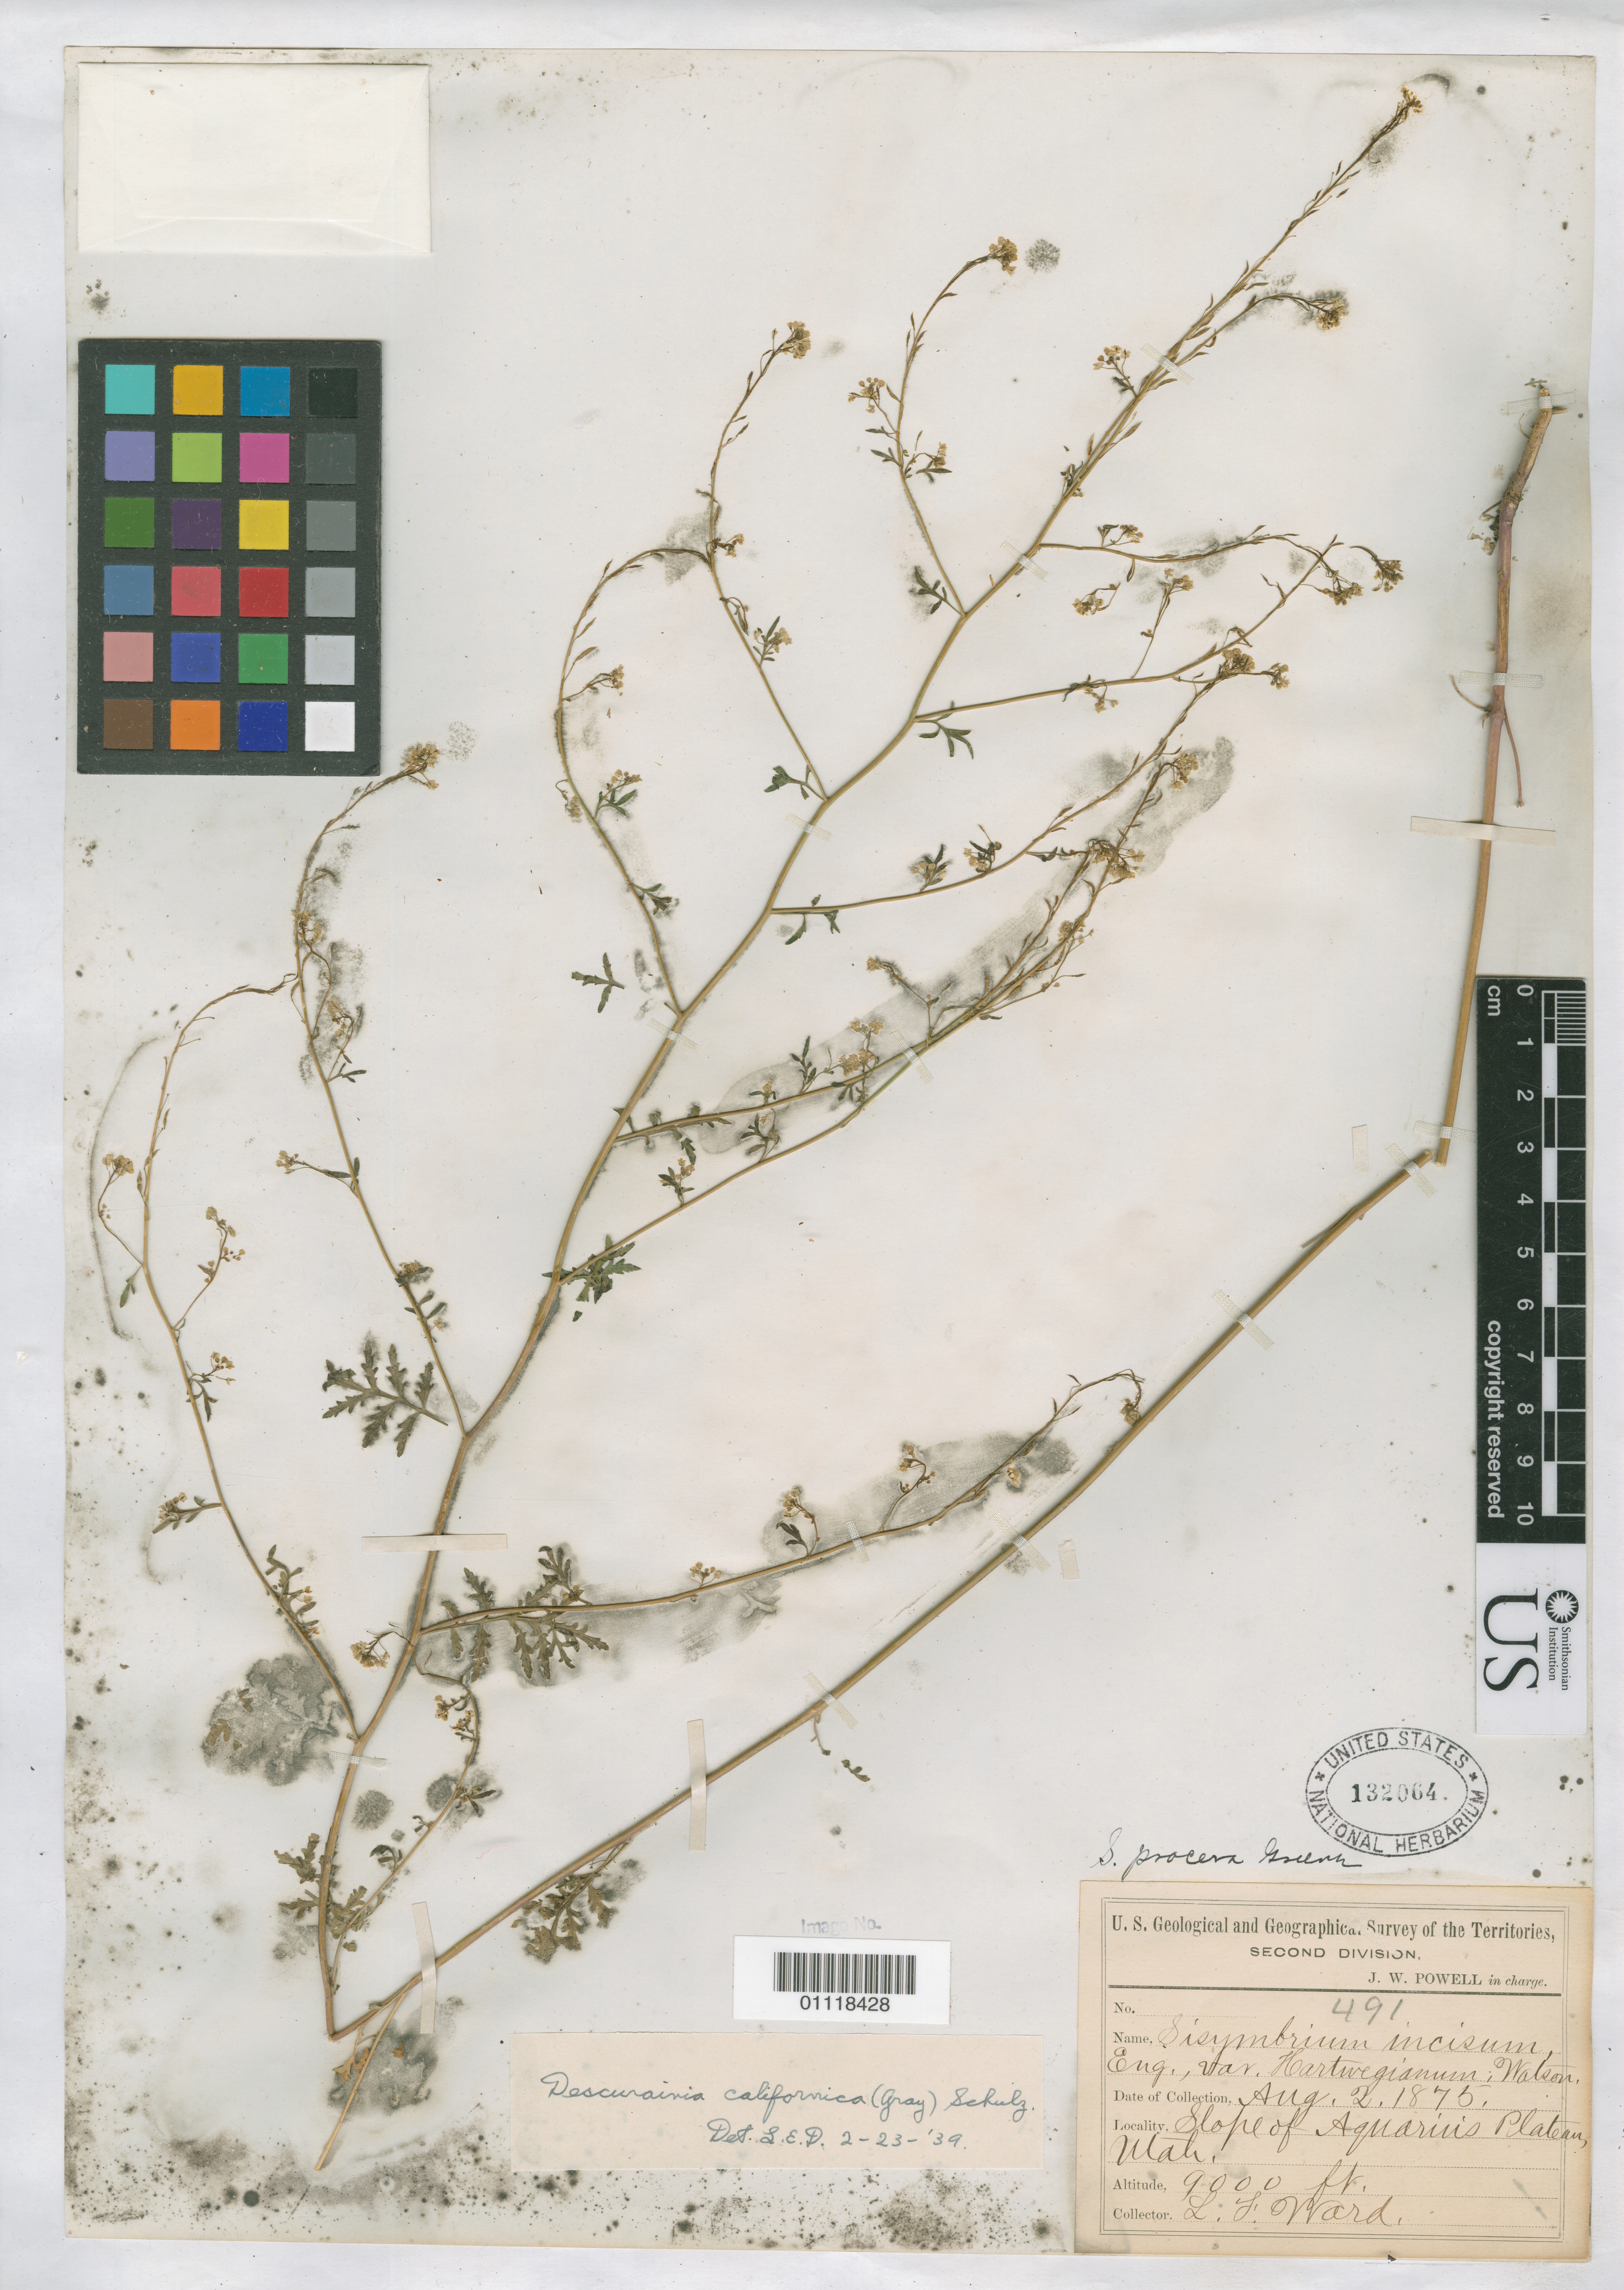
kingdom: Plantae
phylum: Tracheophyta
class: Magnoliopsida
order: Brassicales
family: Brassicaceae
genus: Descurainia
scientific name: Descurainia californica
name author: (A. Gray) O.E. Schulz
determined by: Detling, L. E.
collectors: L. F. Ward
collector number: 491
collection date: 1875-08-02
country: United States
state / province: Utah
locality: Slope of Aquarius Plateau.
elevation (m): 2743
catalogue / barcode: US 132064